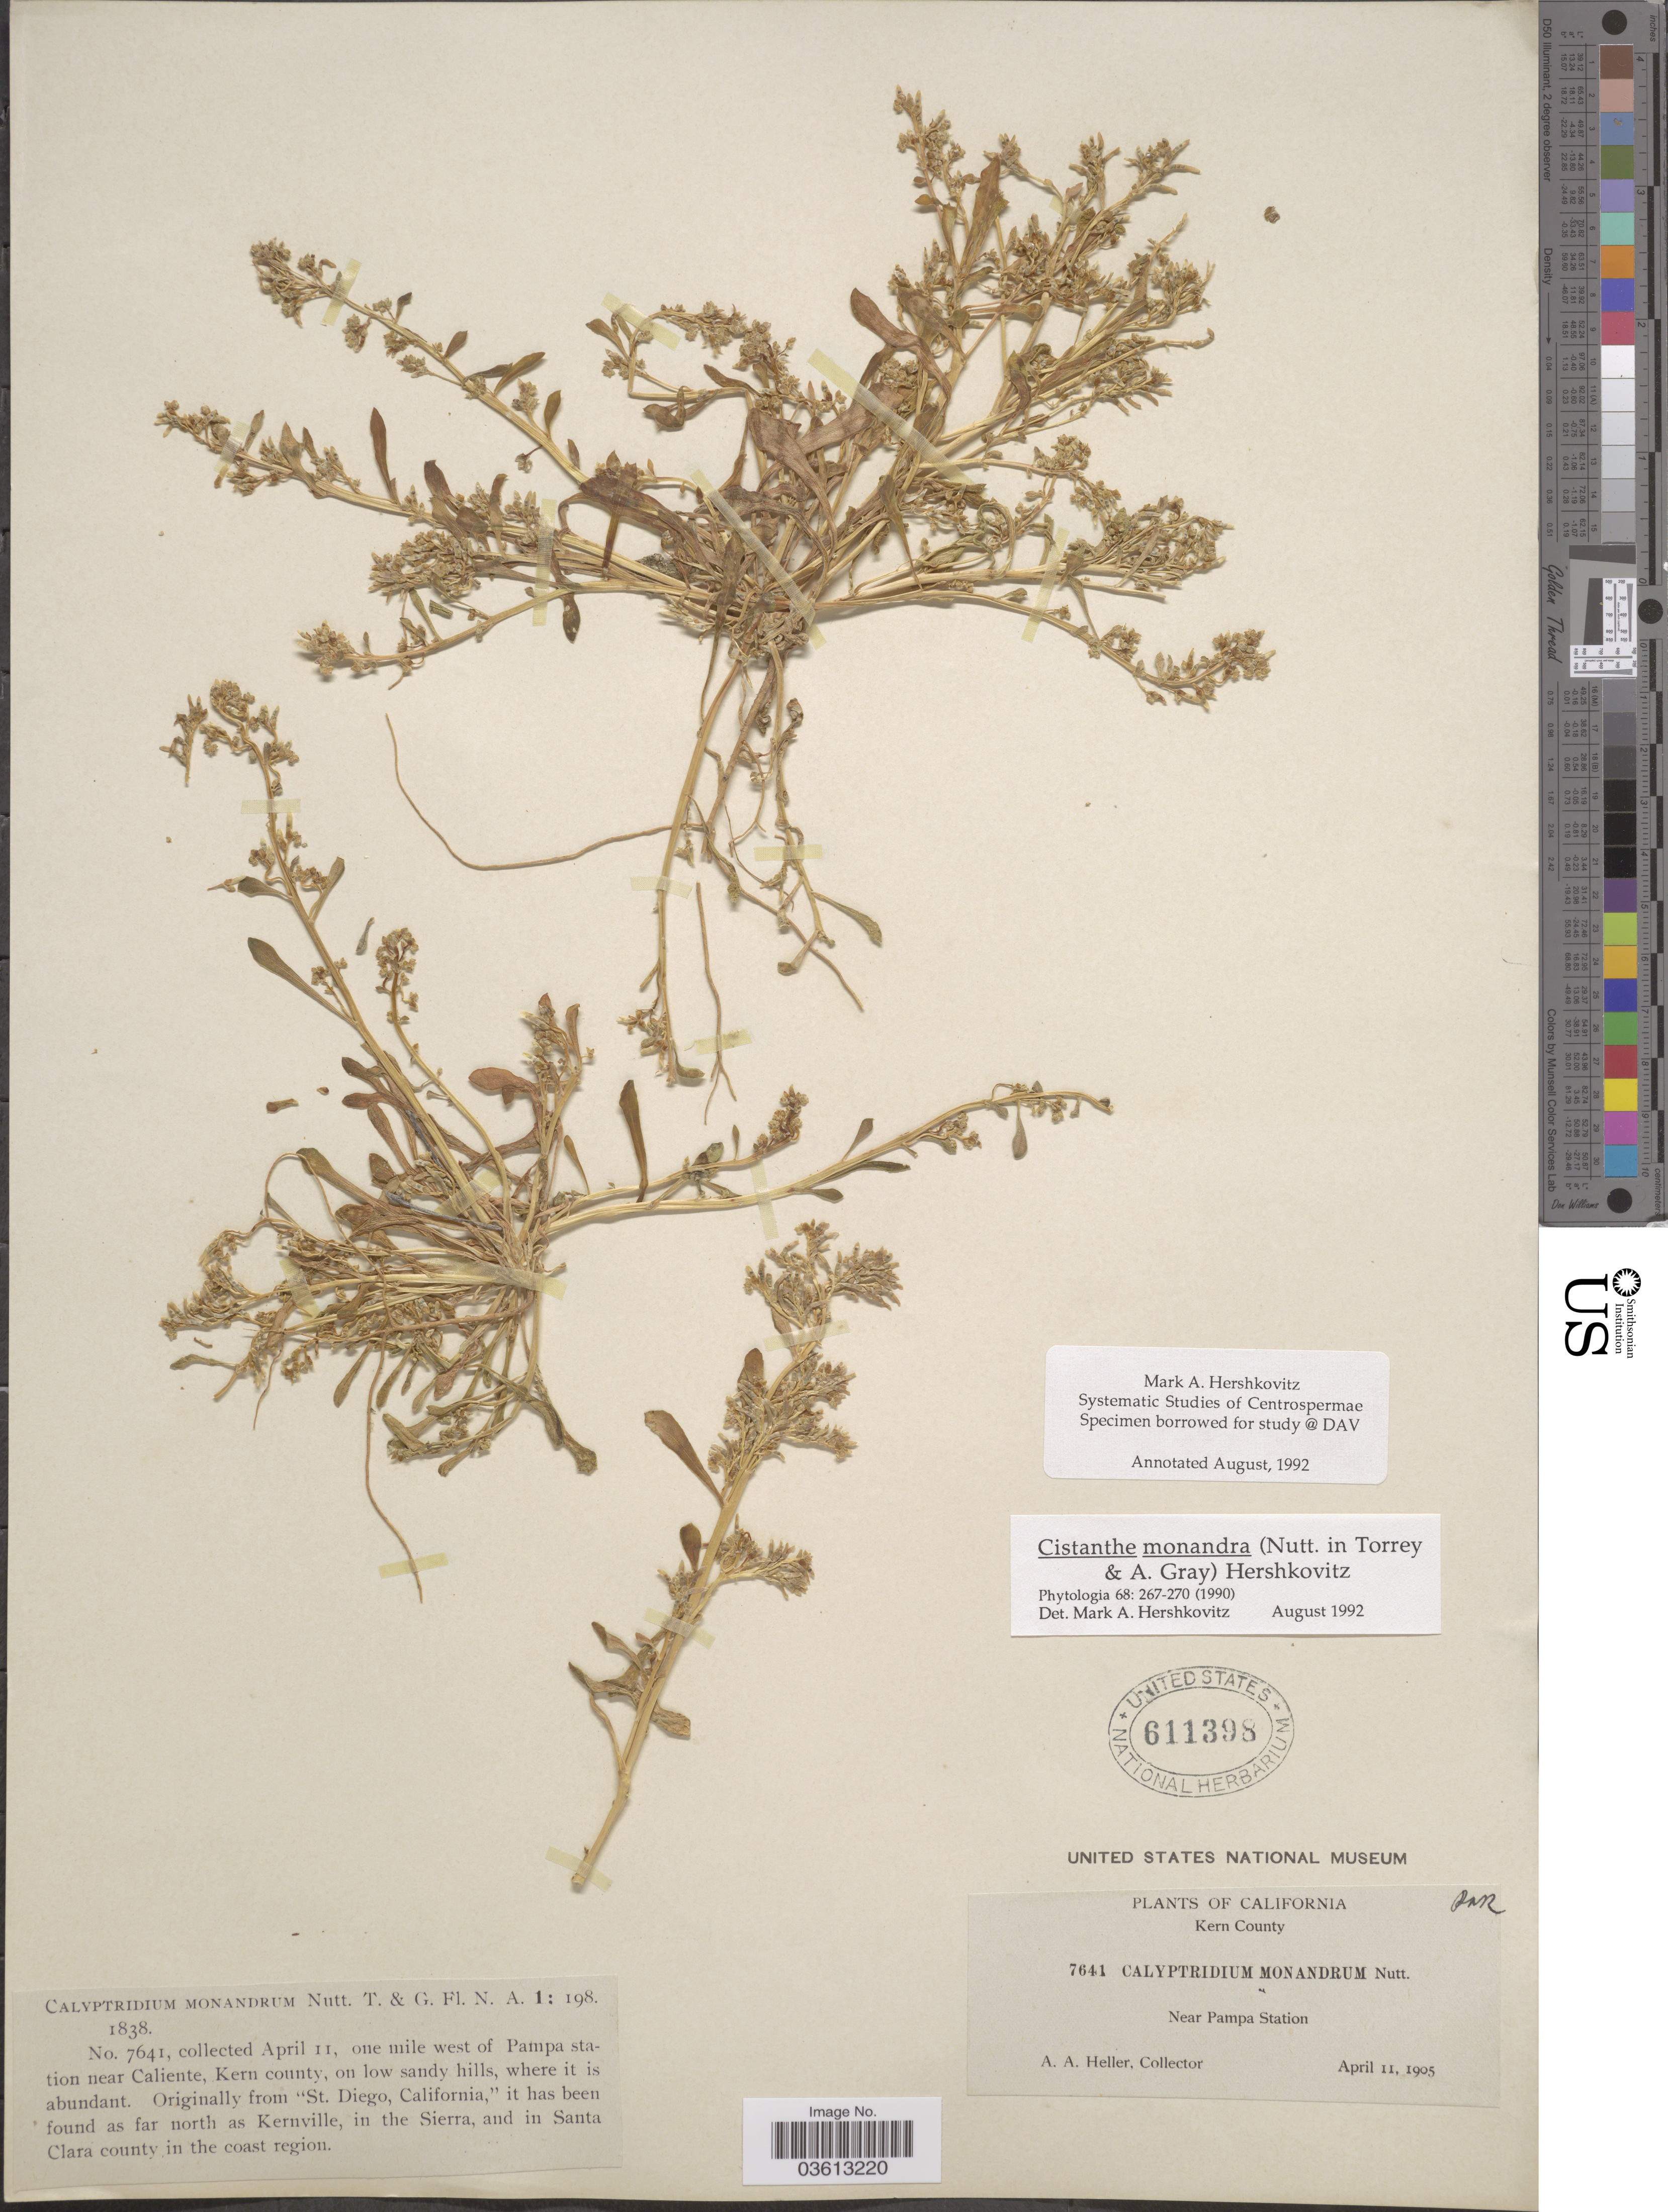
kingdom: Plantae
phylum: Tracheophyta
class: Magnoliopsida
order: Caryophyllales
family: Montiaceae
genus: Calandrinia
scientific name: Calandrinia monandra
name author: (Ruiz & Pav.) DC.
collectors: A. A. Heller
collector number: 7641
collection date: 1905-04-11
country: United States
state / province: California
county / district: Kern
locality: Kern County. Near Pampa Station. One mile west of Pampa station near Caliente, Kern county.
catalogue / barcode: US 611398